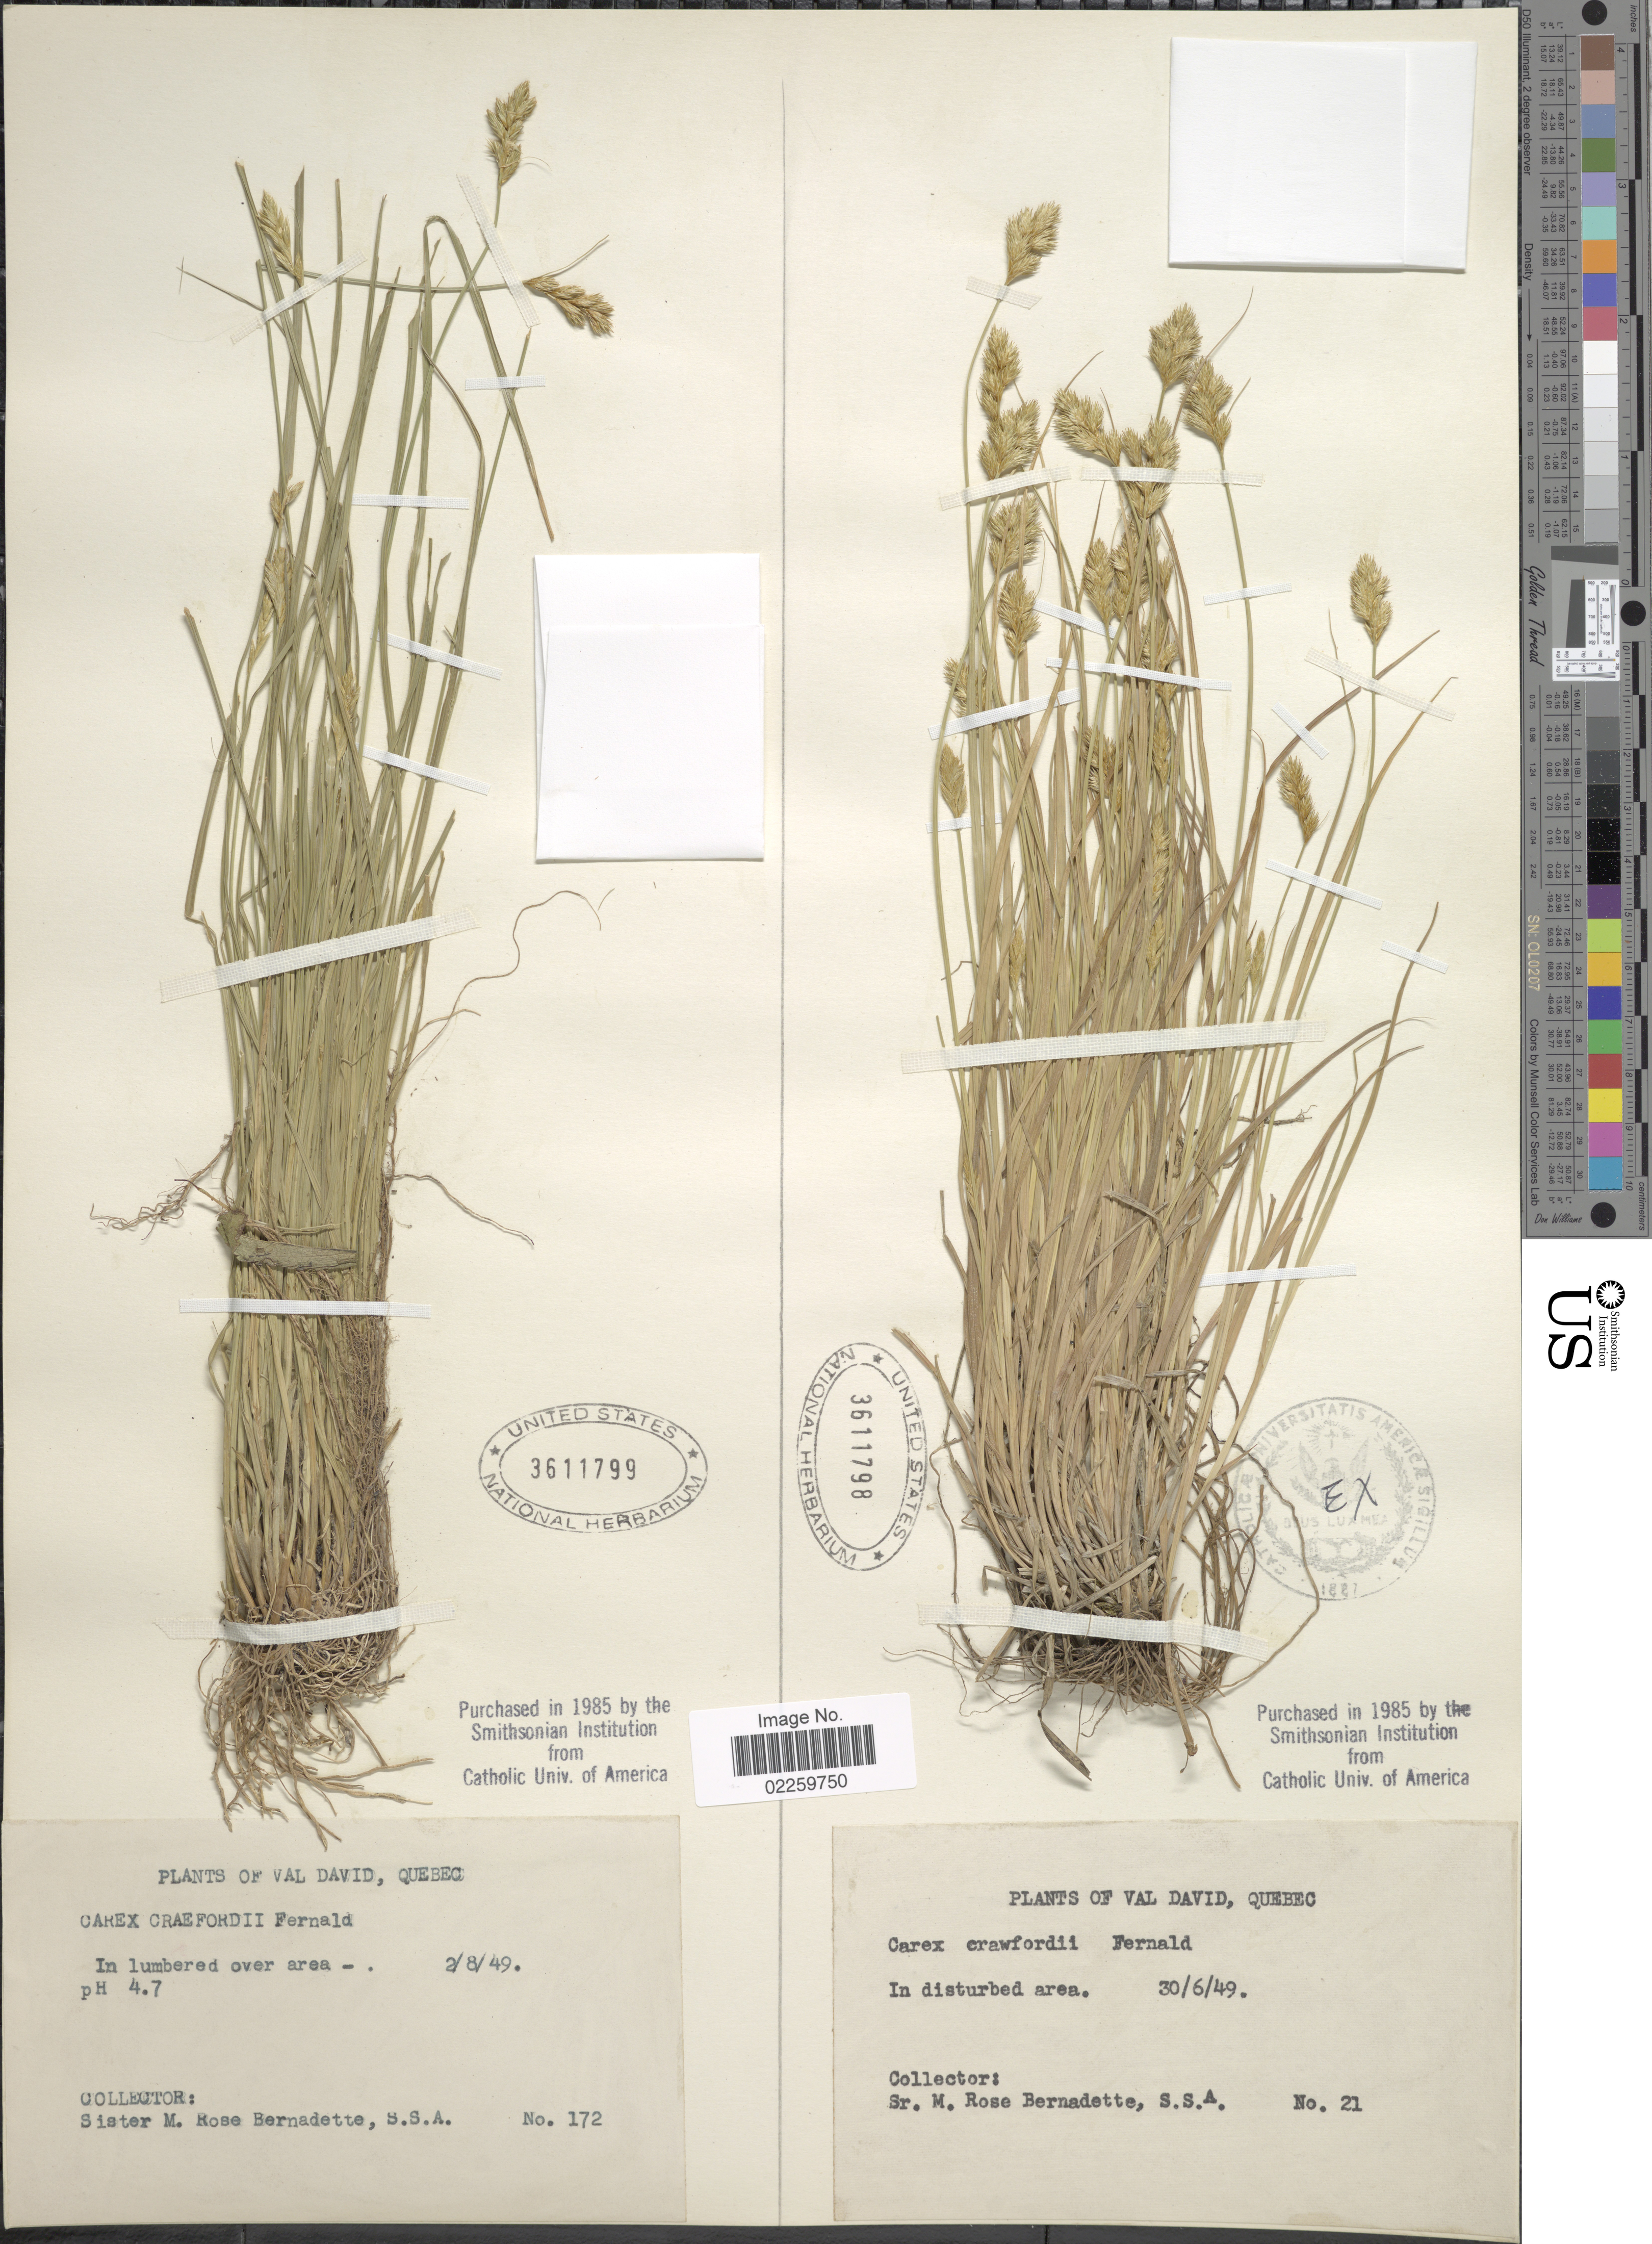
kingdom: Plantae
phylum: Tracheophyta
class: Liliopsida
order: Poales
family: Cyperaceae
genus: Carex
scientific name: Carex crawfordii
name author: Fernald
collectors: M. Bernadette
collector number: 172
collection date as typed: Transcribed d/m/y: 2/8/49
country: Canada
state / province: Quebec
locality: Val David, in lumbered over area.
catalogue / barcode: US 3611799